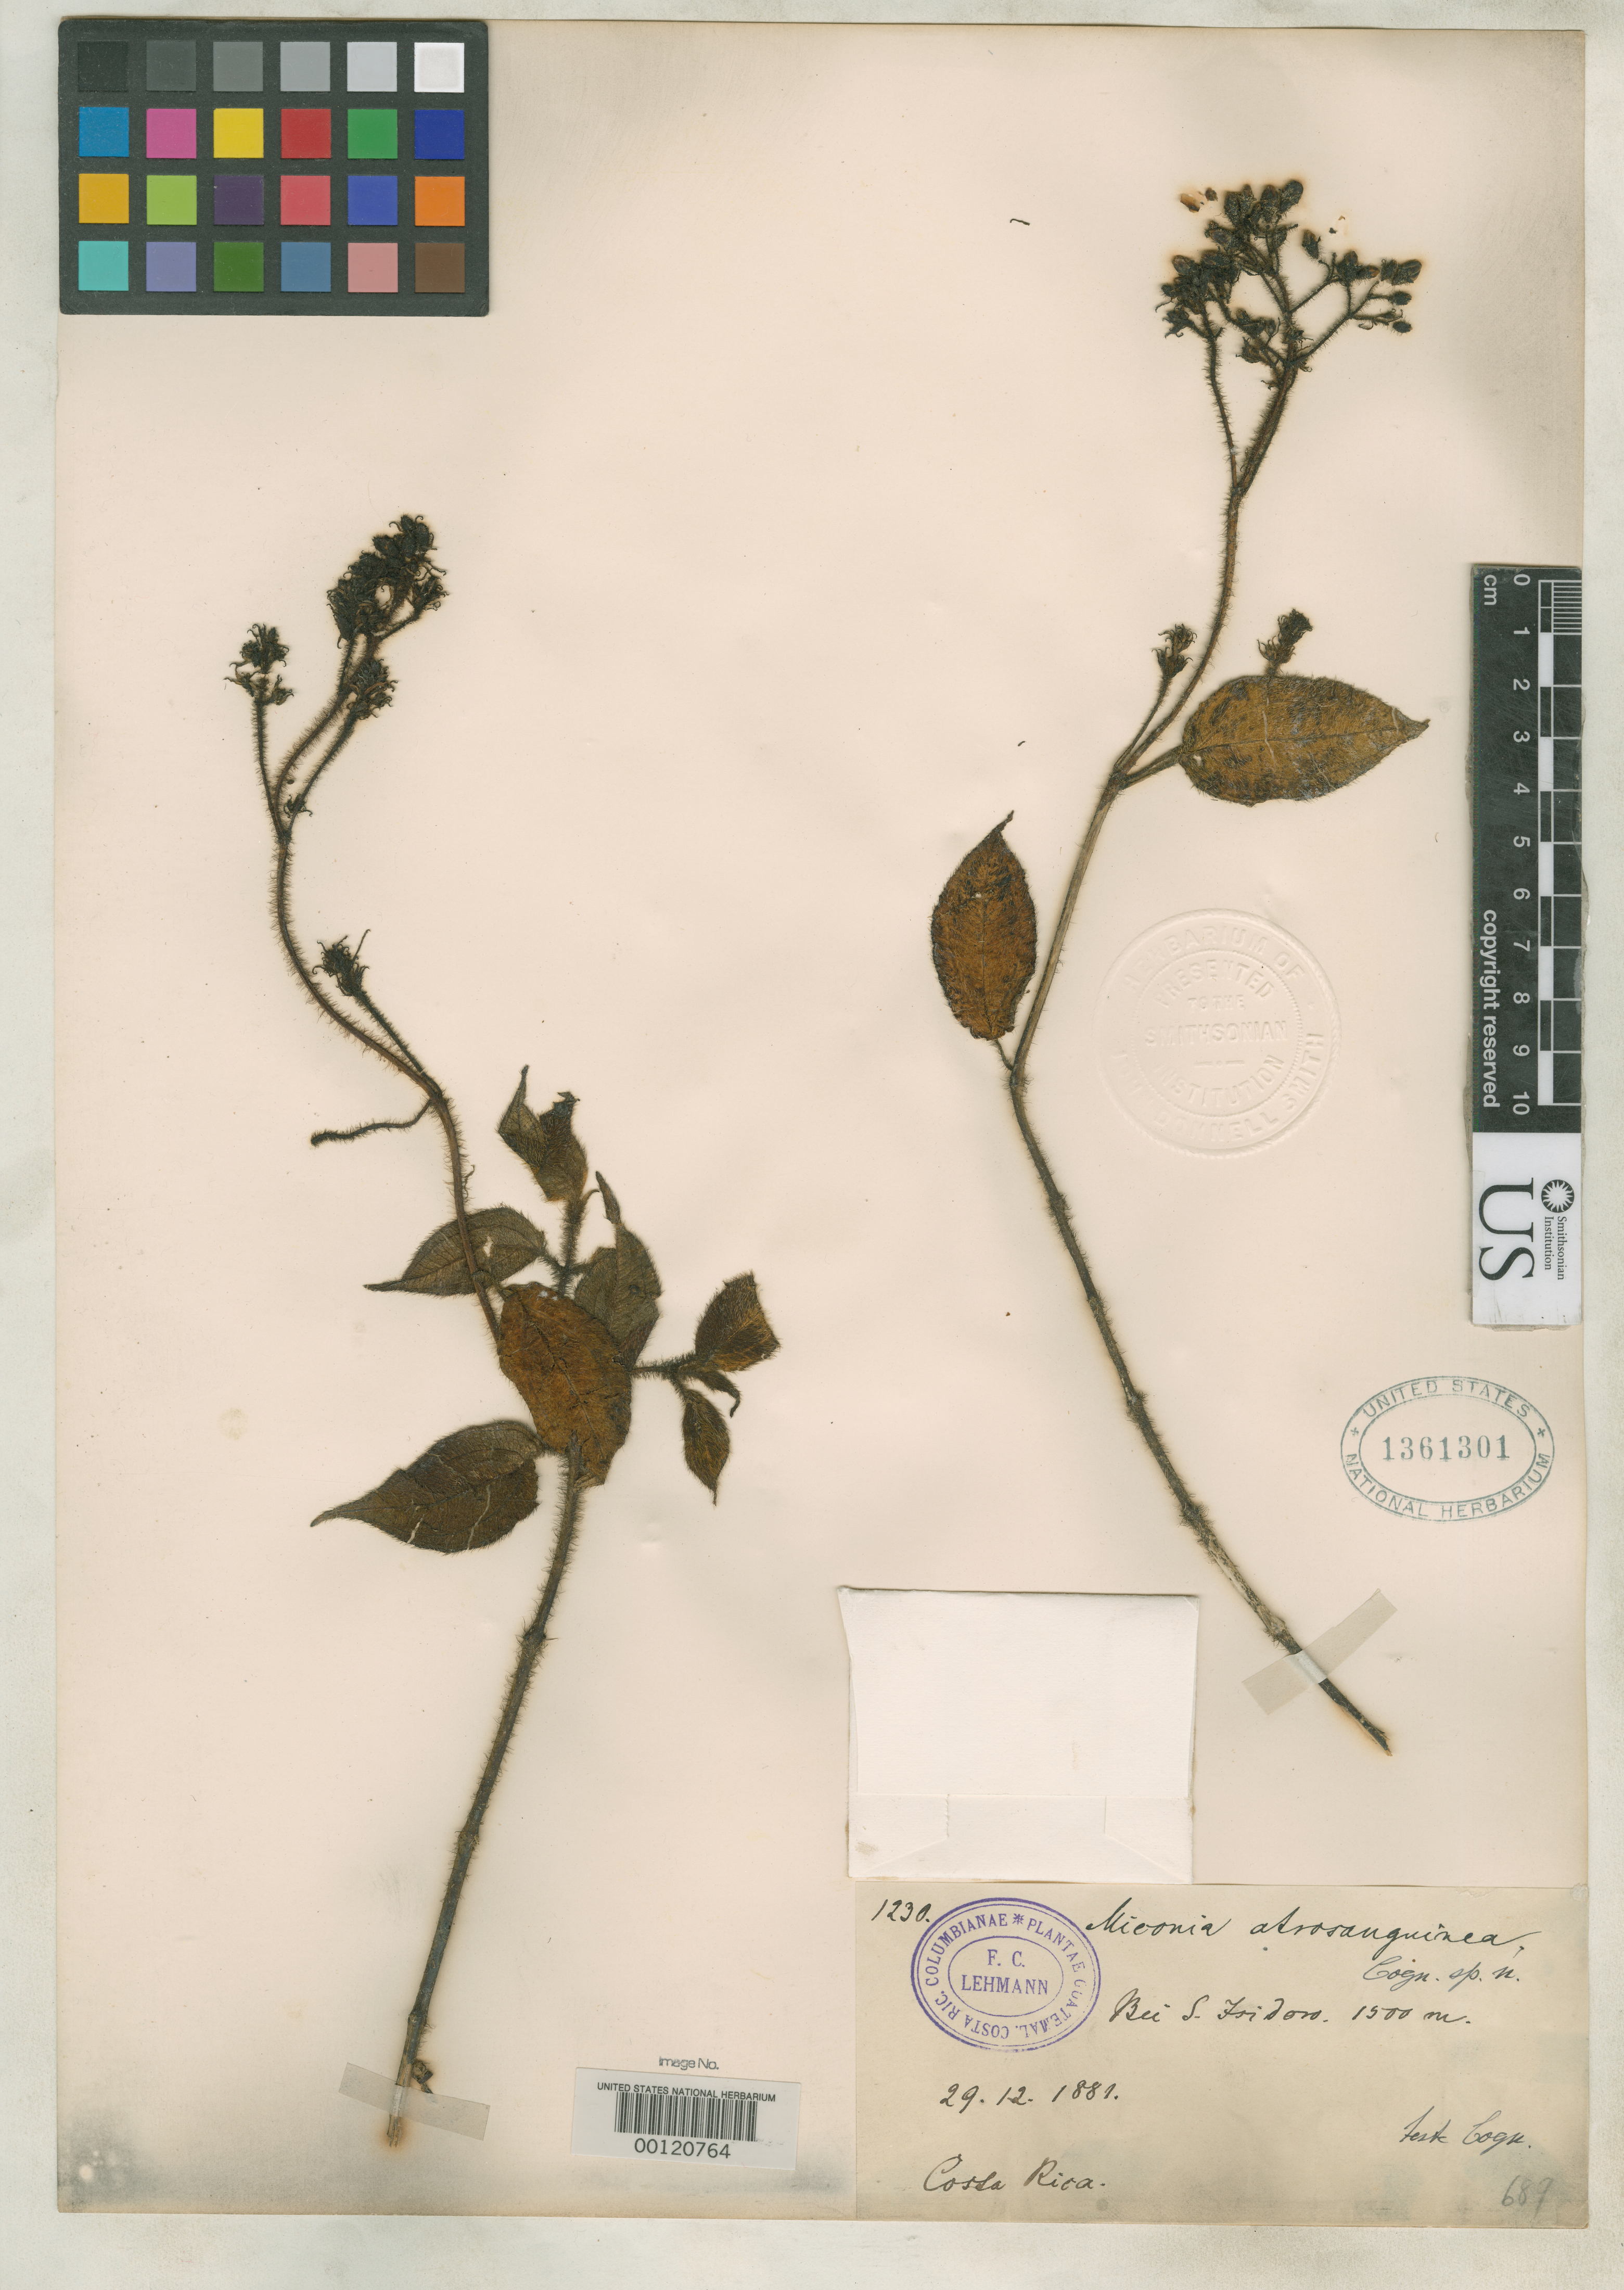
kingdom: Plantae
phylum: Tracheophyta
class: Magnoliopsida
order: Myrtales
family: Melastomataceae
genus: Miconia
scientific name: Miconia atrosanguinea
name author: Cogn.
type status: Isotype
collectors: F. C. Lehmann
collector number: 1230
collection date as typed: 29 Dec 1881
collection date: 1881-12-29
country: Costa Rica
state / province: Heredia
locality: San Isidoro.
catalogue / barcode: US 1361301